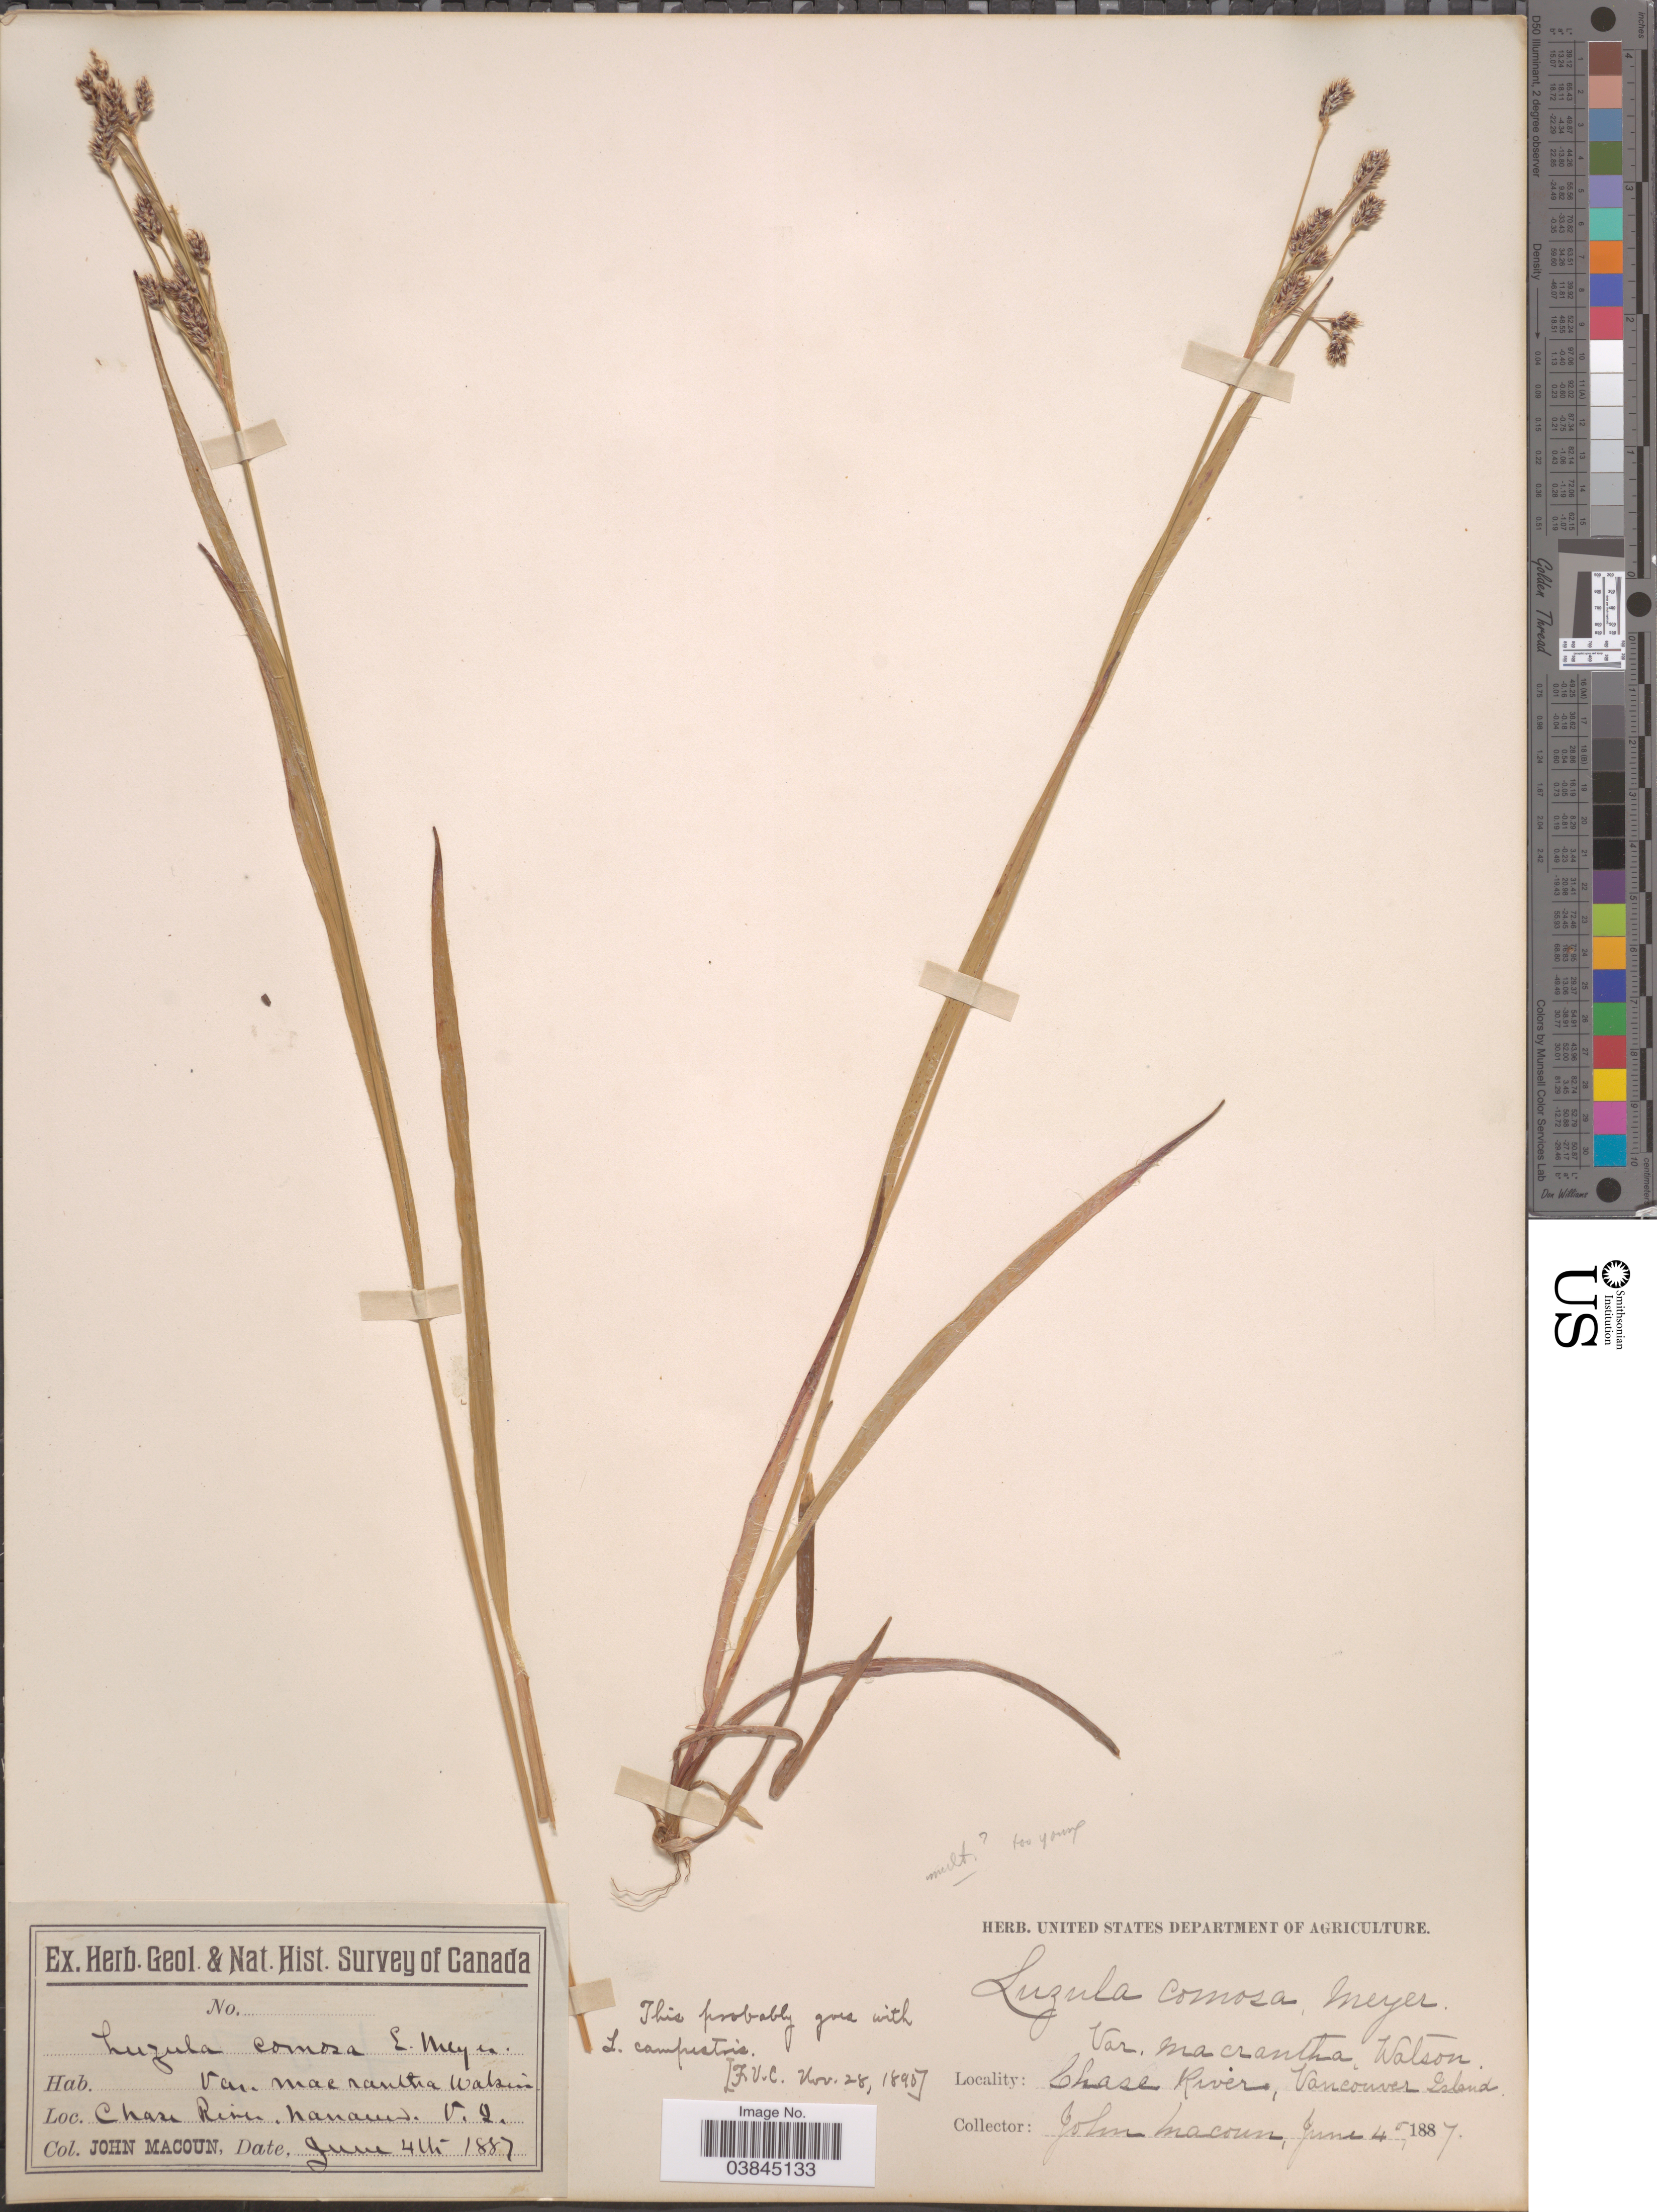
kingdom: Plantae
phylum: Tracheophyta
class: Liliopsida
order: Poales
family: Juncaceae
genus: Luzula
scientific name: Luzula campestris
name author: (L.) DC.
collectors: J. Macoun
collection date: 1887-06-04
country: Canada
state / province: British Columbia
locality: Chase River. Nanaimo, Vancouver Island.